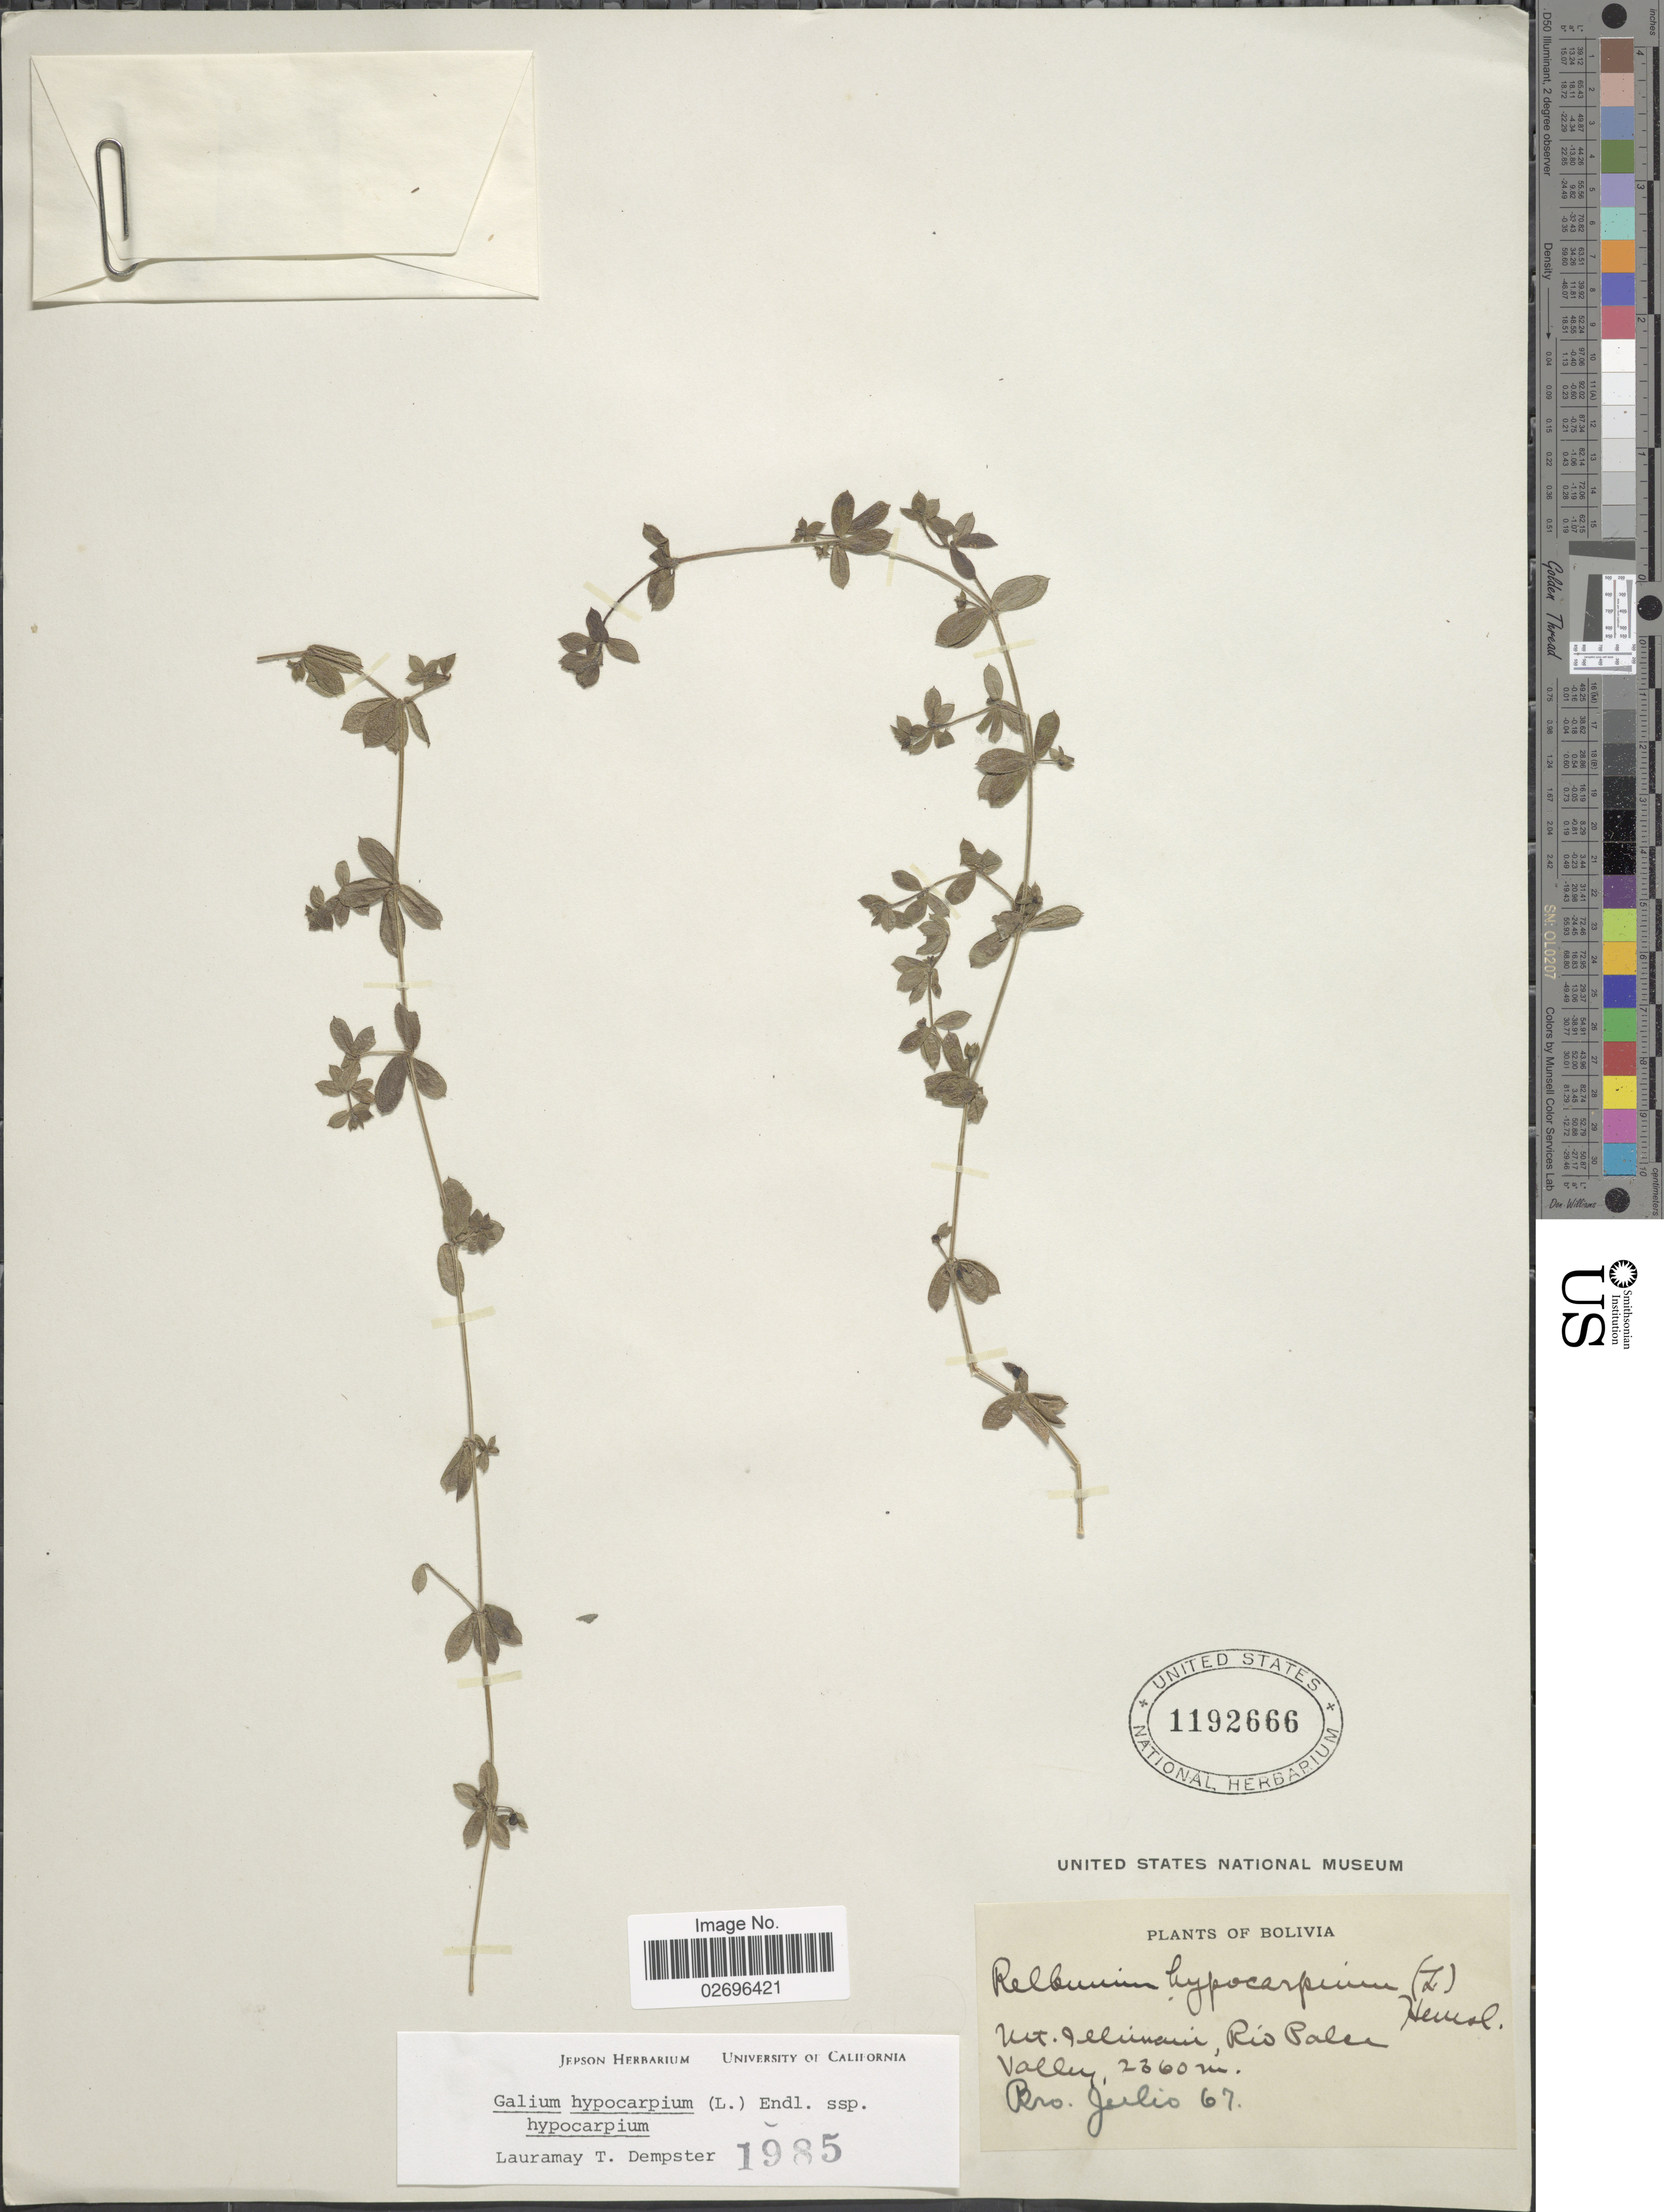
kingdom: Plantae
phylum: Tracheophyta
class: Magnoliopsida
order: Gentianales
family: Rubiaceae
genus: Galium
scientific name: Galium hypocarpium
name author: (L.) Endl. ex Griseb.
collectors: Bro. Julio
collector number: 67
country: Bolivia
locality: Mt. Illimani, Rio Palea Valley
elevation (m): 2360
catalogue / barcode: US 1192666